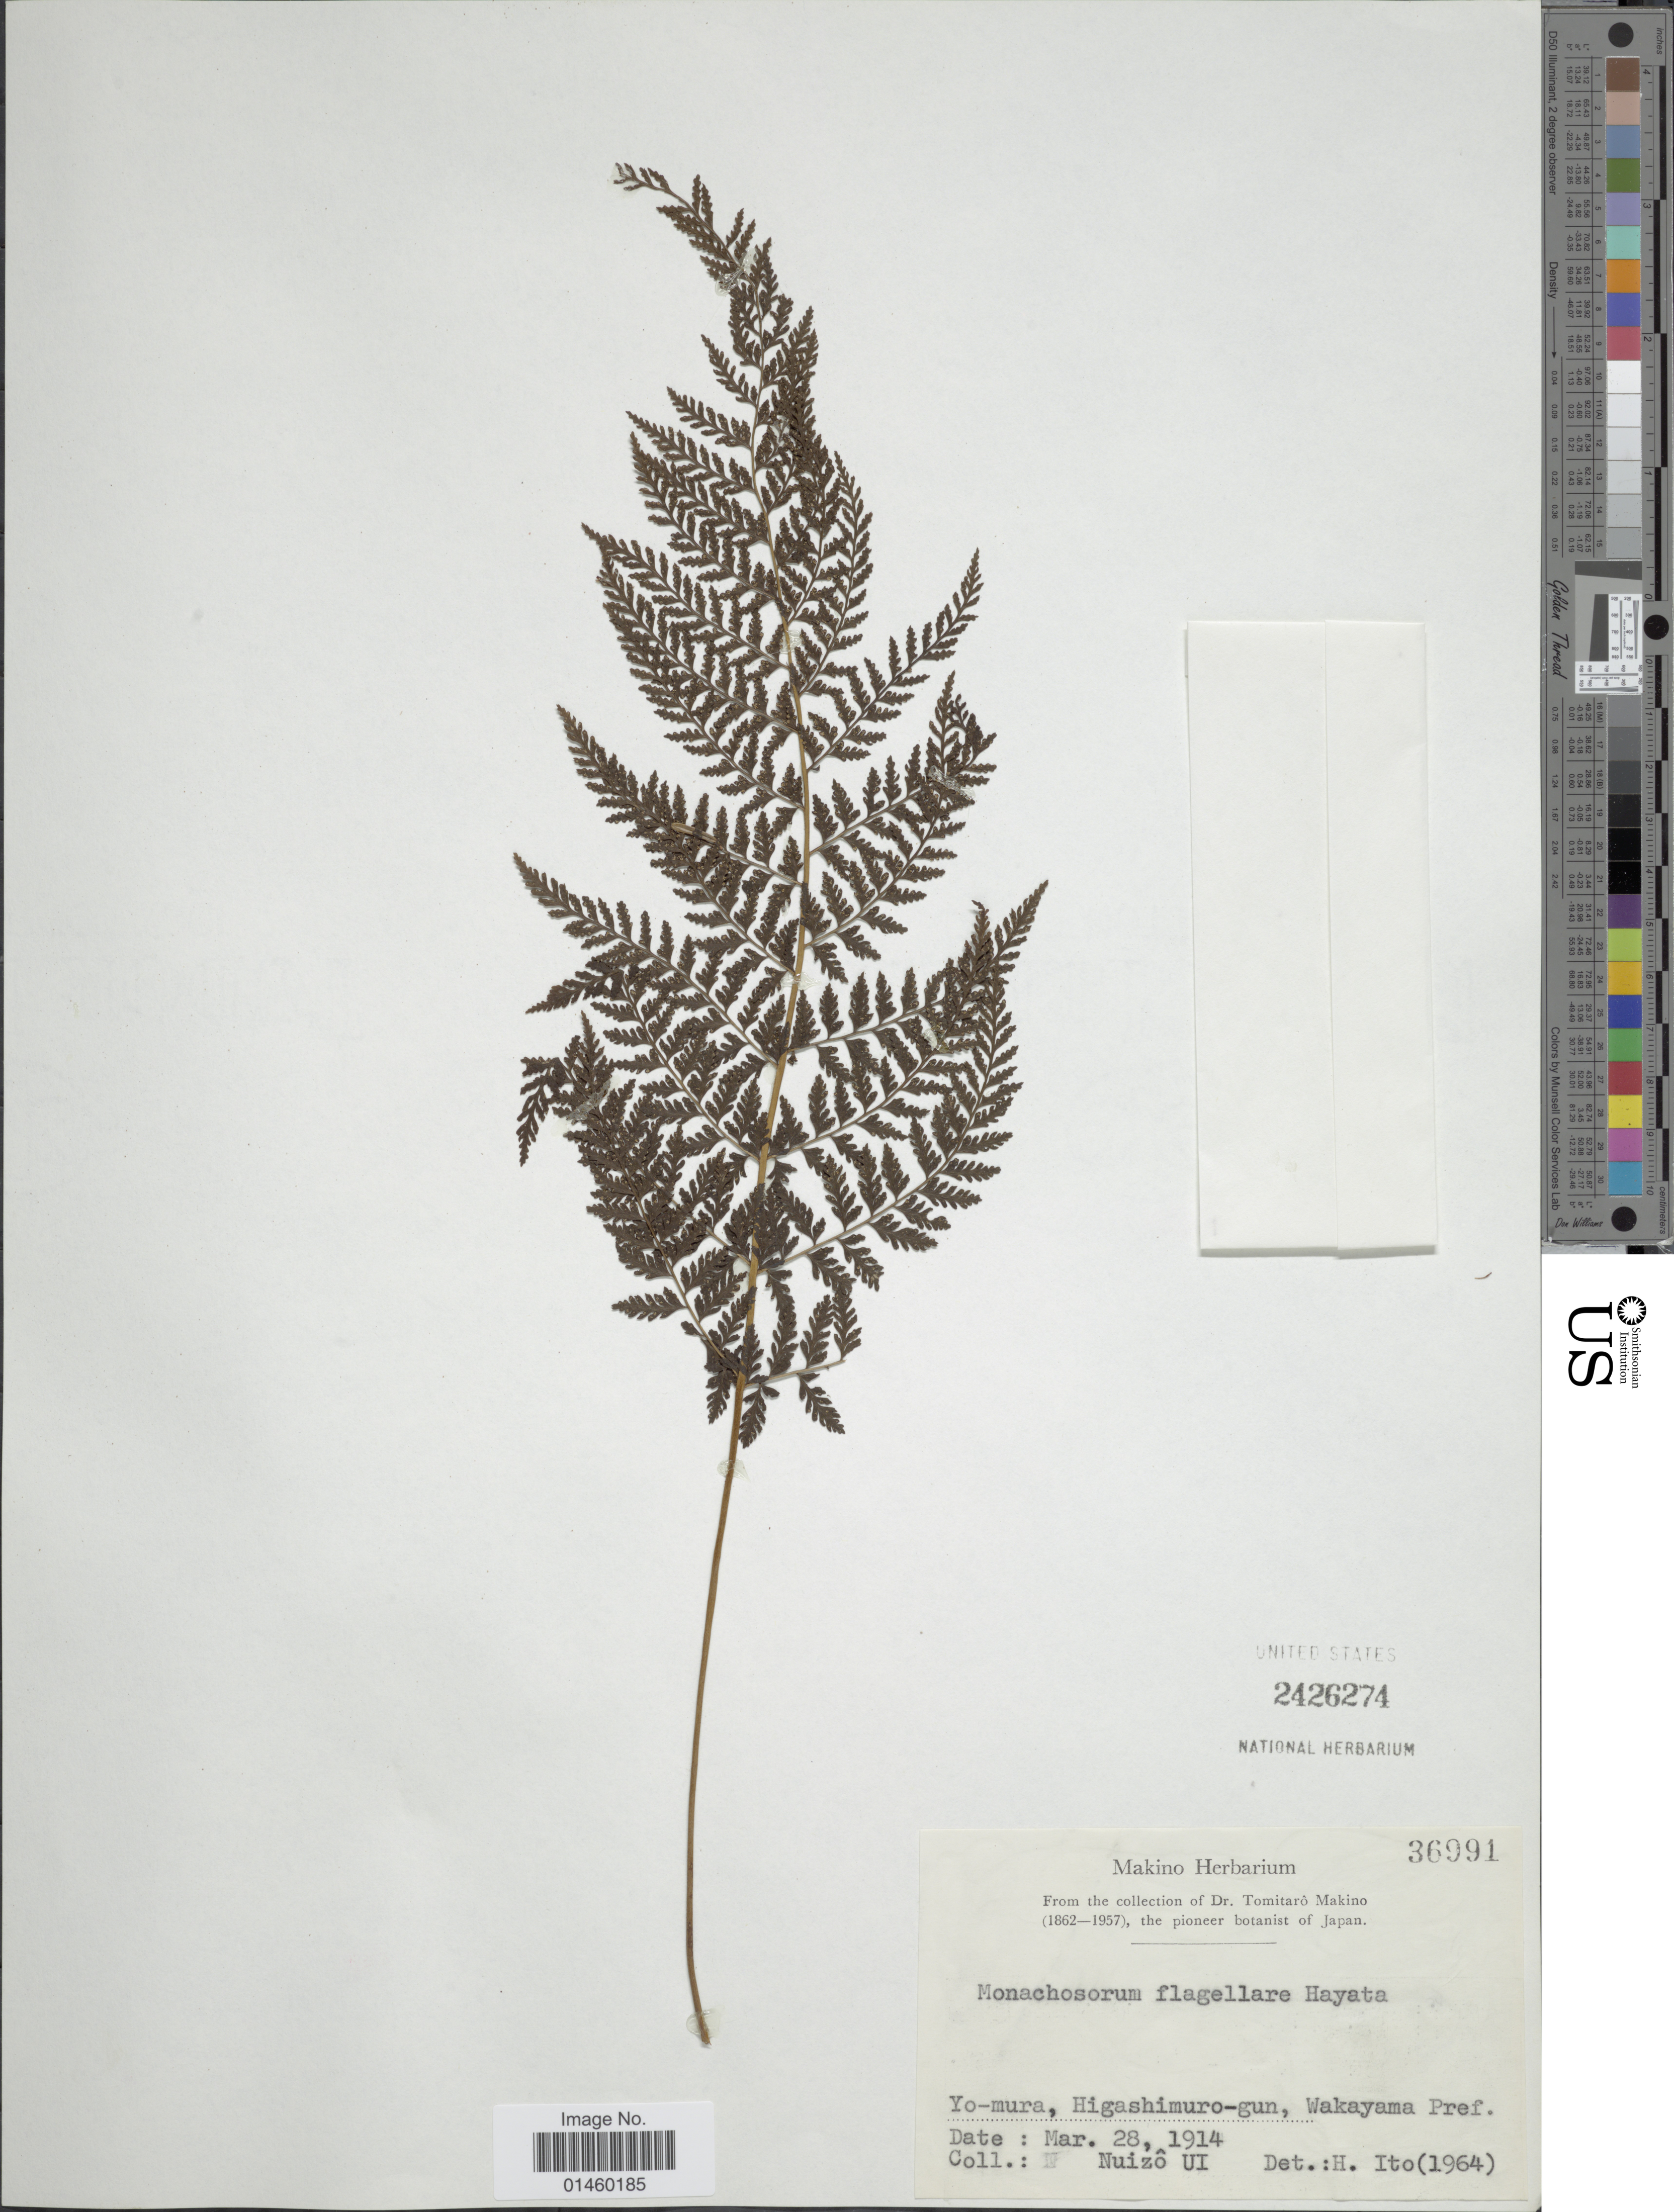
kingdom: Plantae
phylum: Tracheophyta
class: Polypodiopsida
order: Polypodiales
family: Dennstaedtiaceae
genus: Monachosorum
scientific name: Monachosorum flagellare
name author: (Makino) Hayata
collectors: U. Nuizo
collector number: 36991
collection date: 1914-03-28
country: Japan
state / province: Wakayama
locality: Yo-mura, Higashimuro-gun, Wakayama Pref.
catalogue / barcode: US 2426274